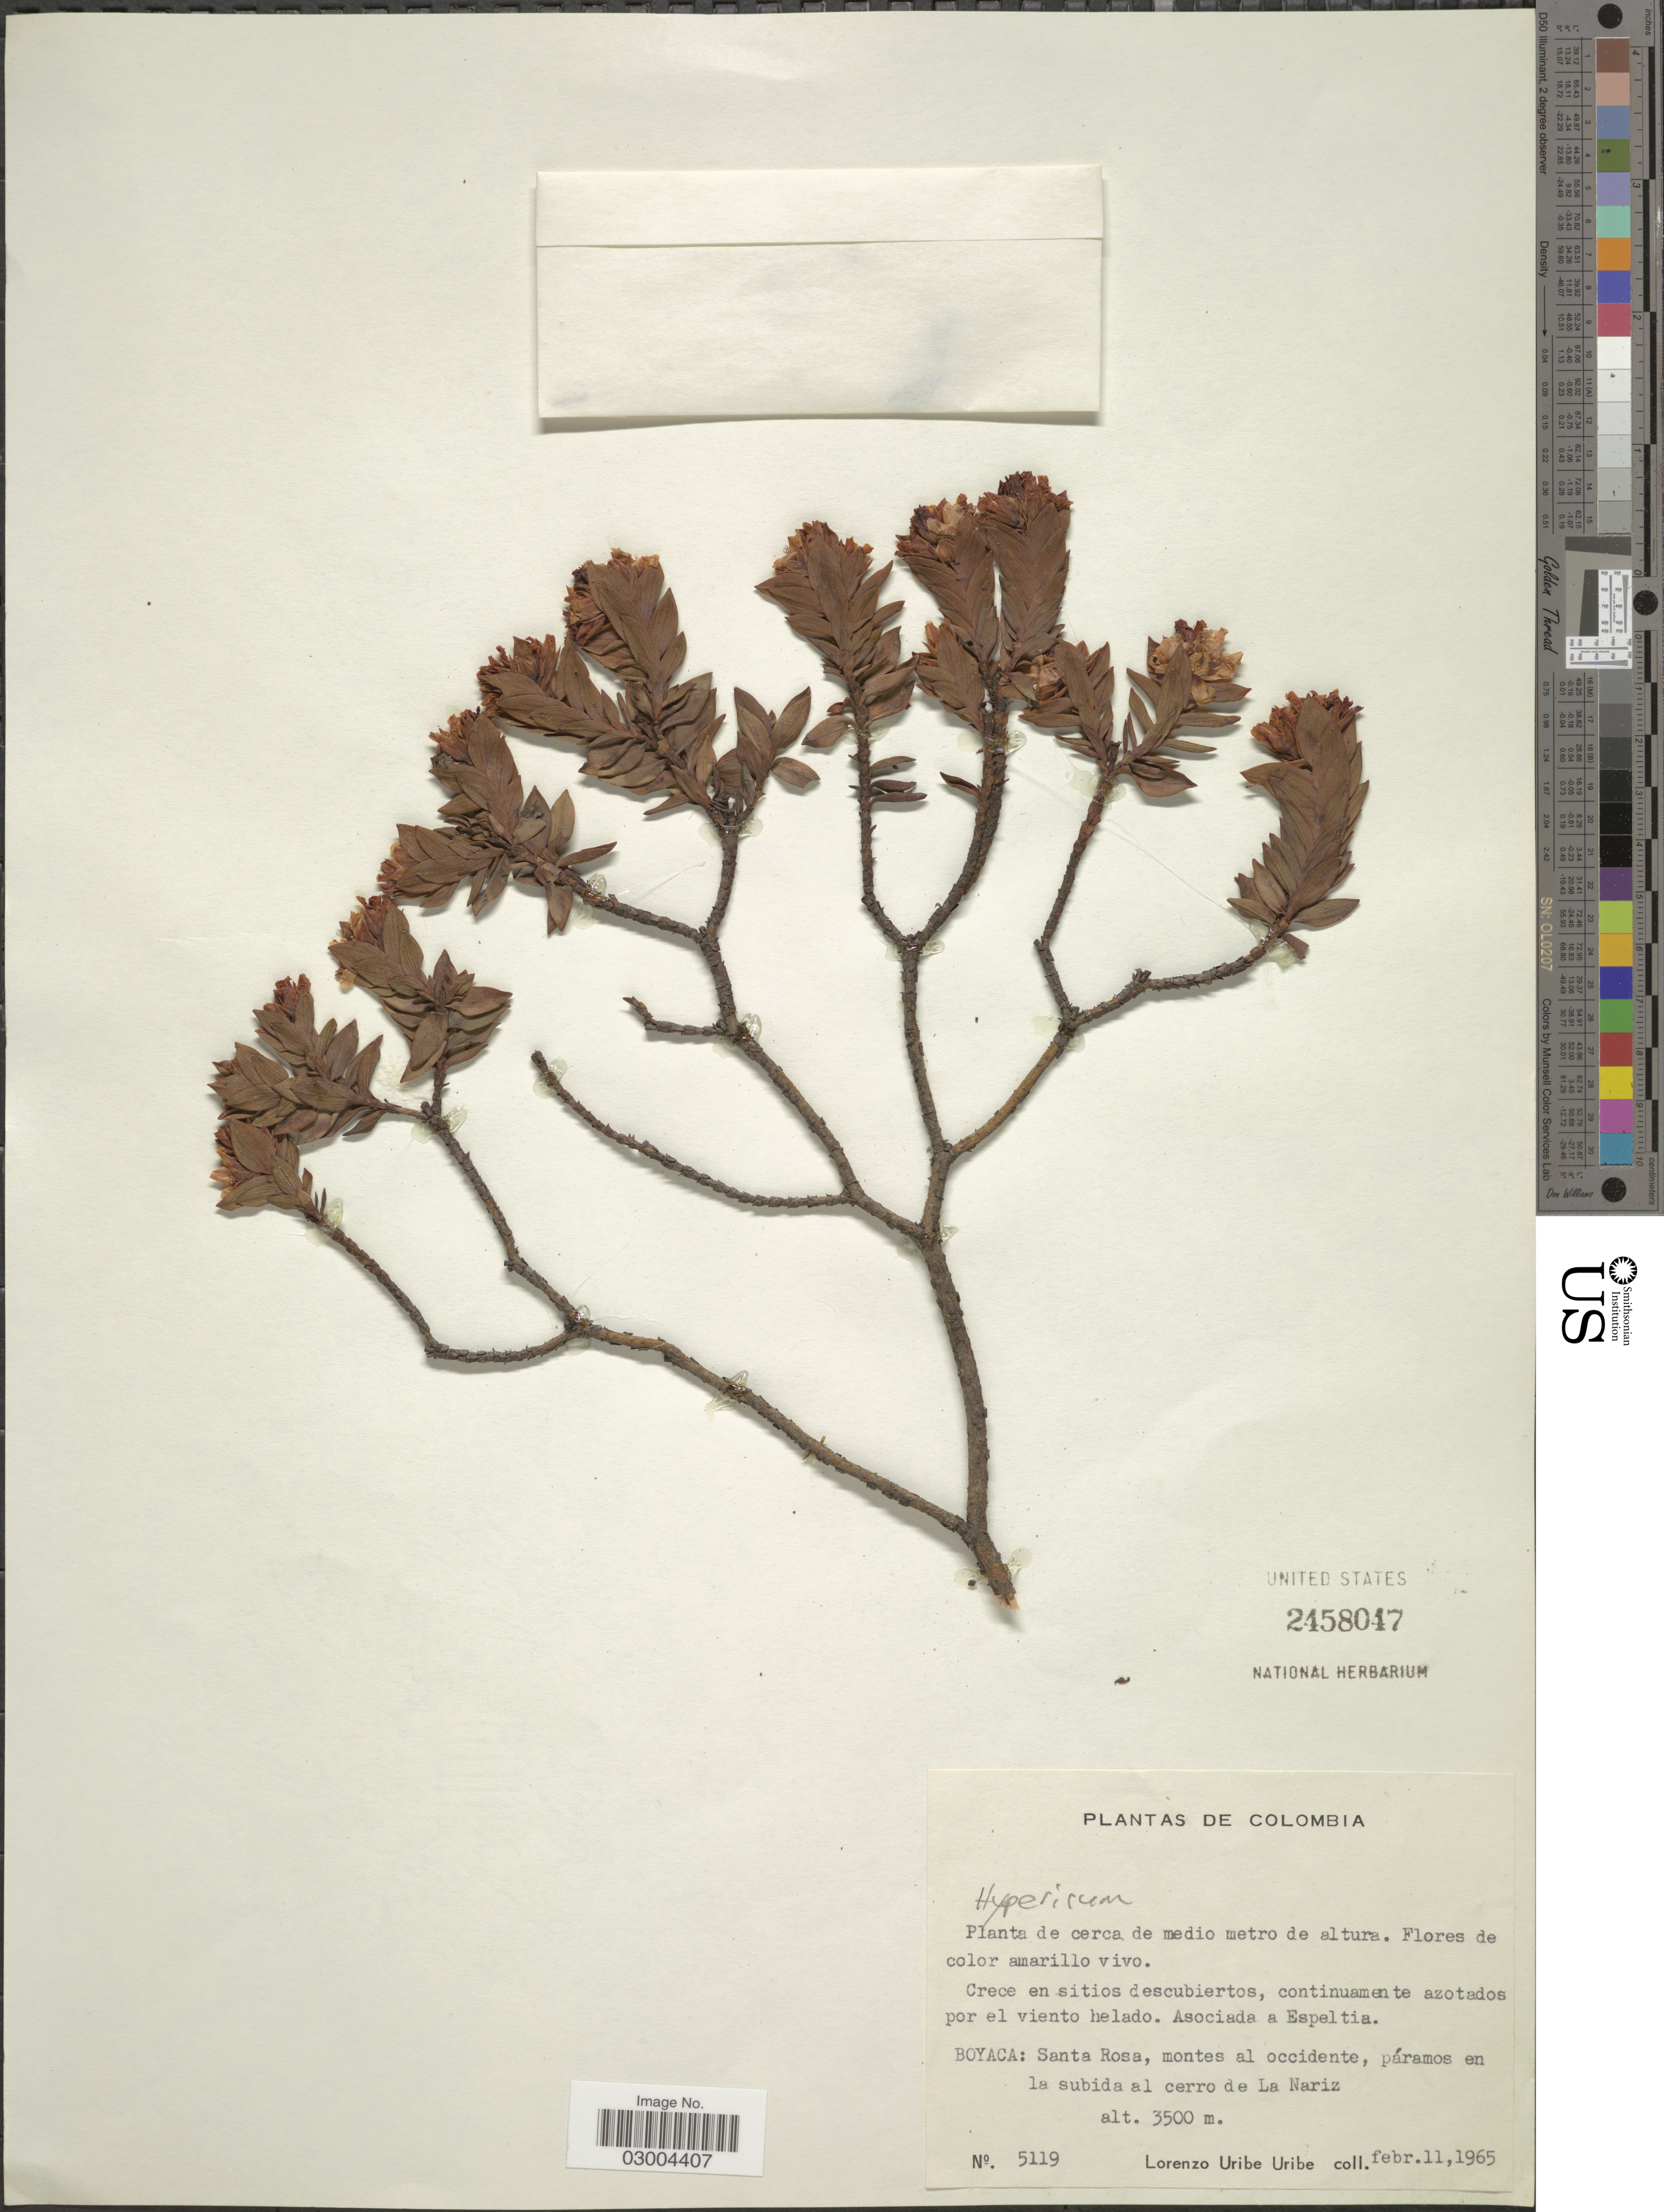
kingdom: Plantae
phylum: Tracheophyta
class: Magnoliopsida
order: Malpighiales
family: Hypericaceae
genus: Hypericum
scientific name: Hypericum sp.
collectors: L. Uribe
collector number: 5119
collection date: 1965-02-11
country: Colombia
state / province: Boyacá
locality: Boyaca: Santa Rosa, montes al occidente, páramos en la subida al cerro de La Nariz.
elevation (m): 3500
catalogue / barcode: US 2458047